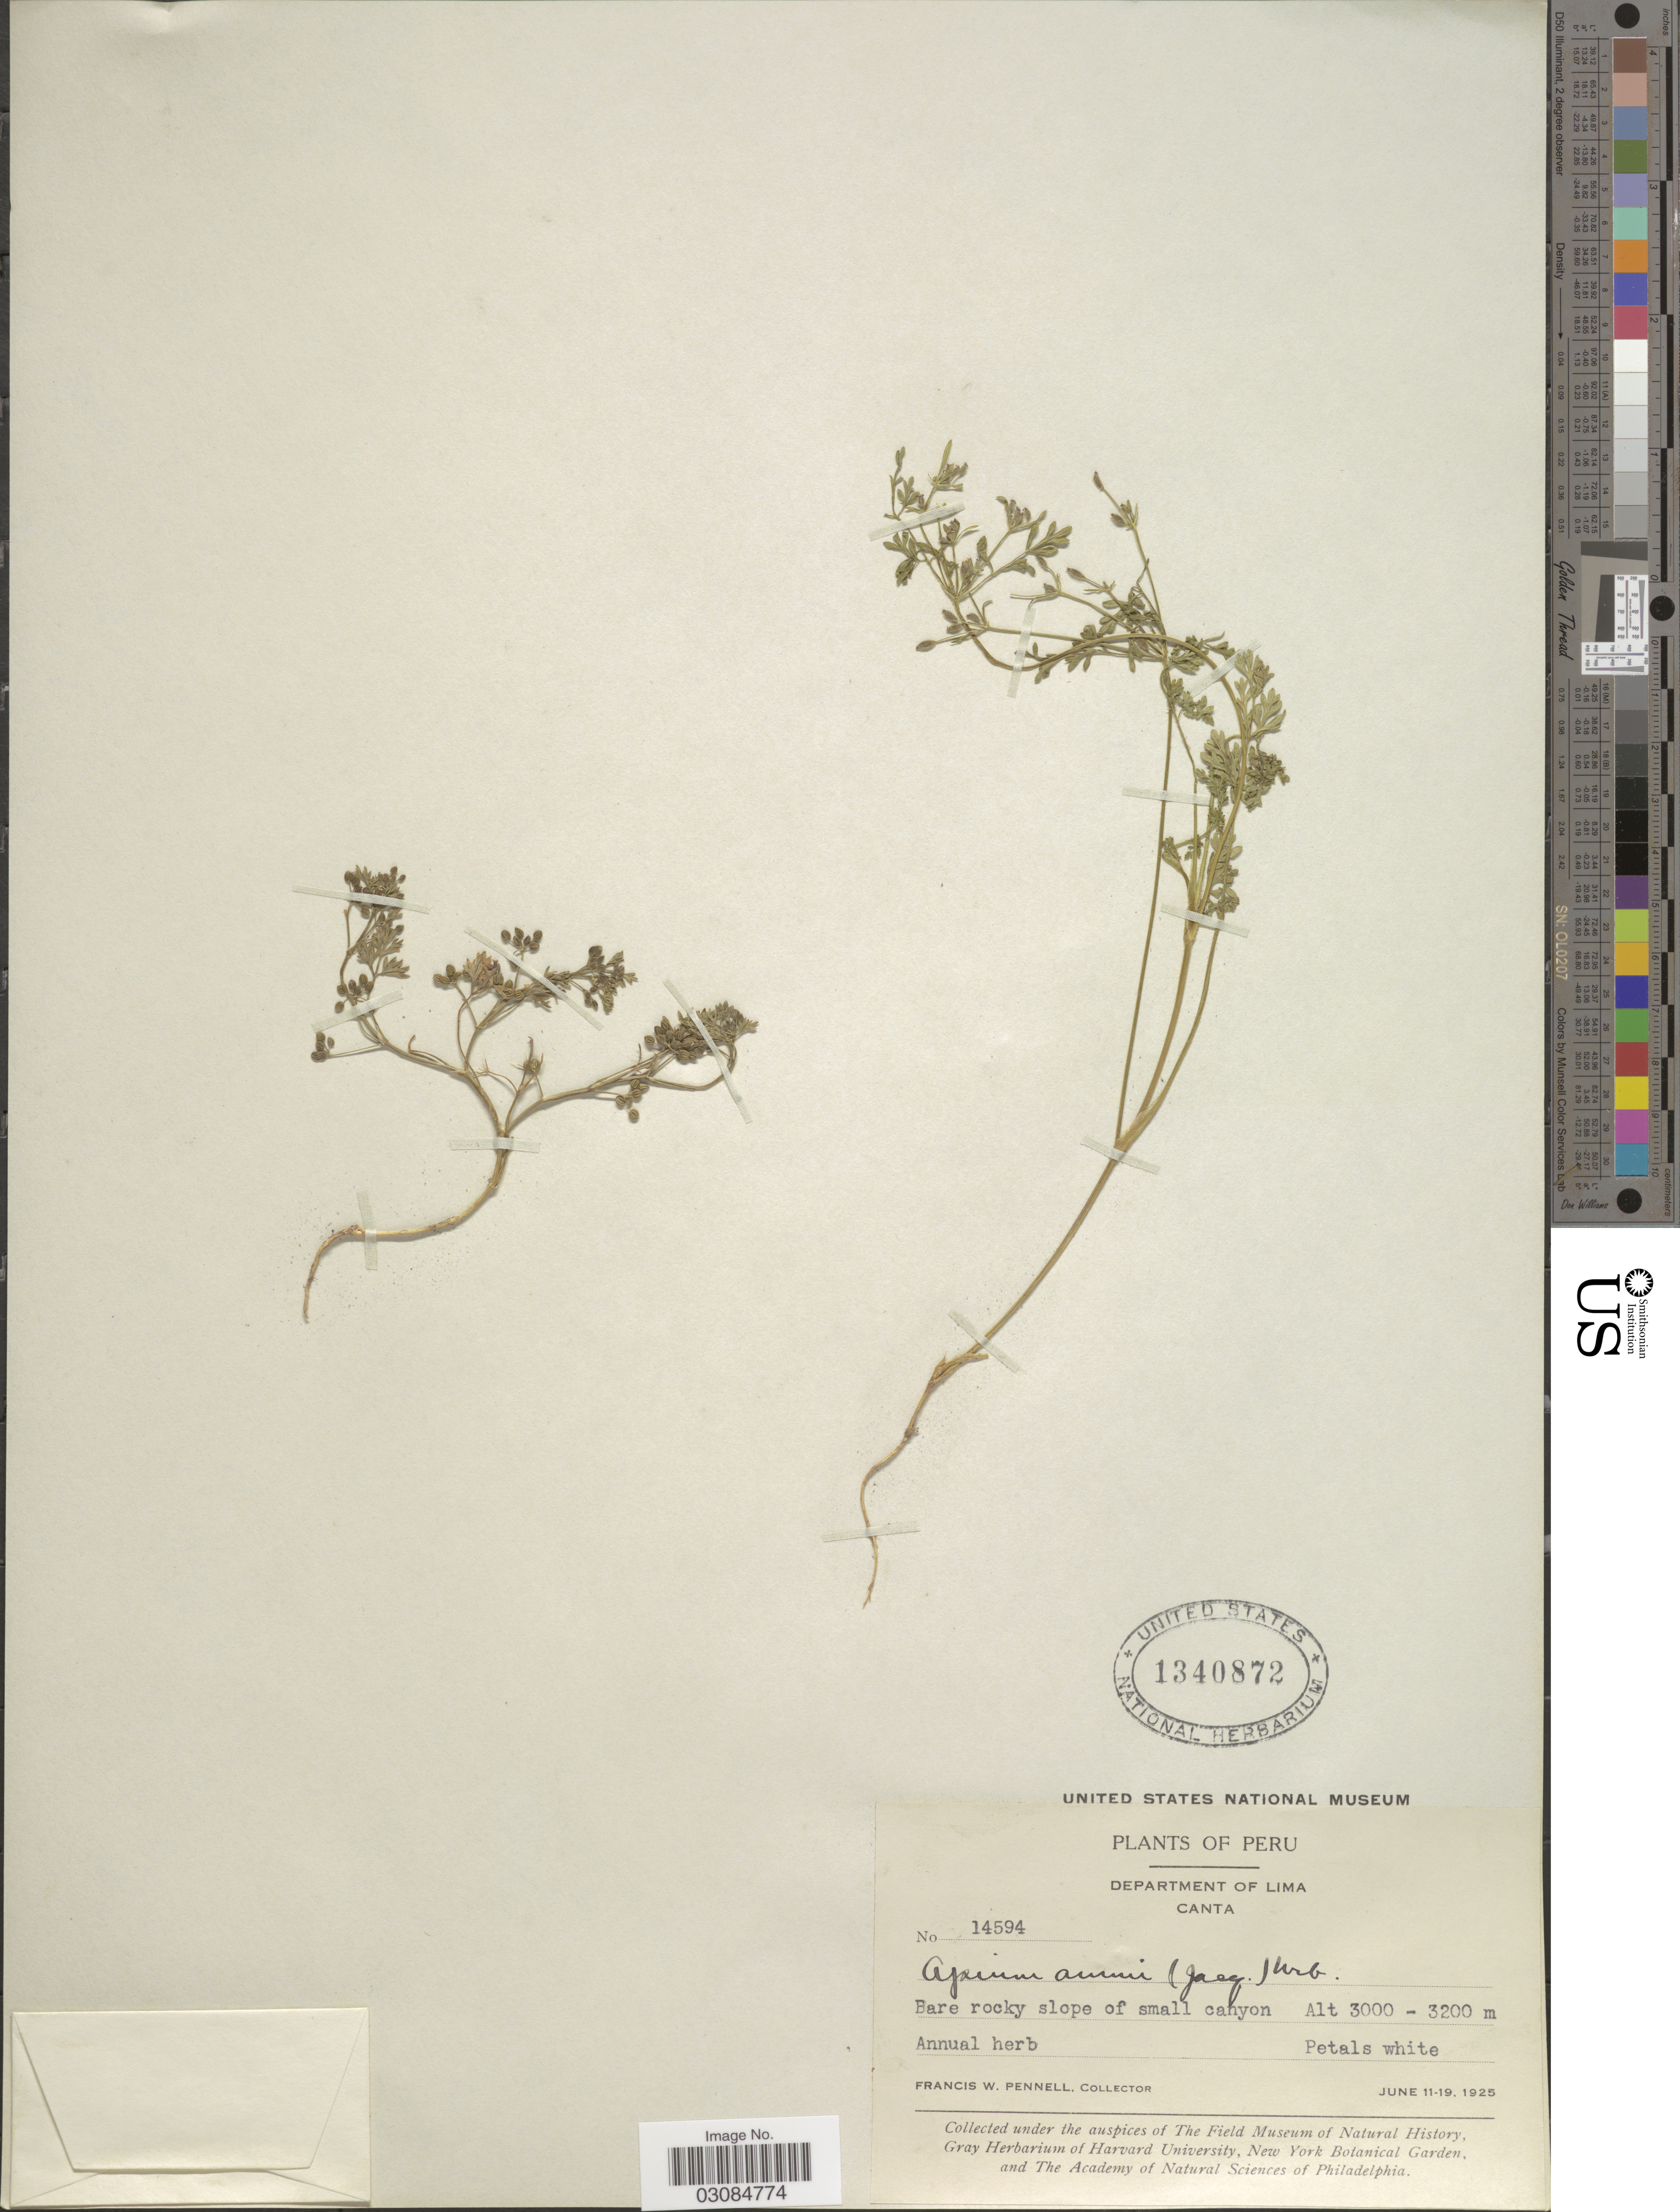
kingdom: Plantae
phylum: Tracheophyta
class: Magnoliopsida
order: Apiales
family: Apiaceae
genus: Trachyspermum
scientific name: Trachyspermum ammi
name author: (L.) Sprague ex Turrill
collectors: F. W. Pennell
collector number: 14594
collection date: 1925-06-11/1925-06-19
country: Peru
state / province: Lima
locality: Department of Lima. Canta.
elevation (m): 3000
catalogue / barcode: US 1340872